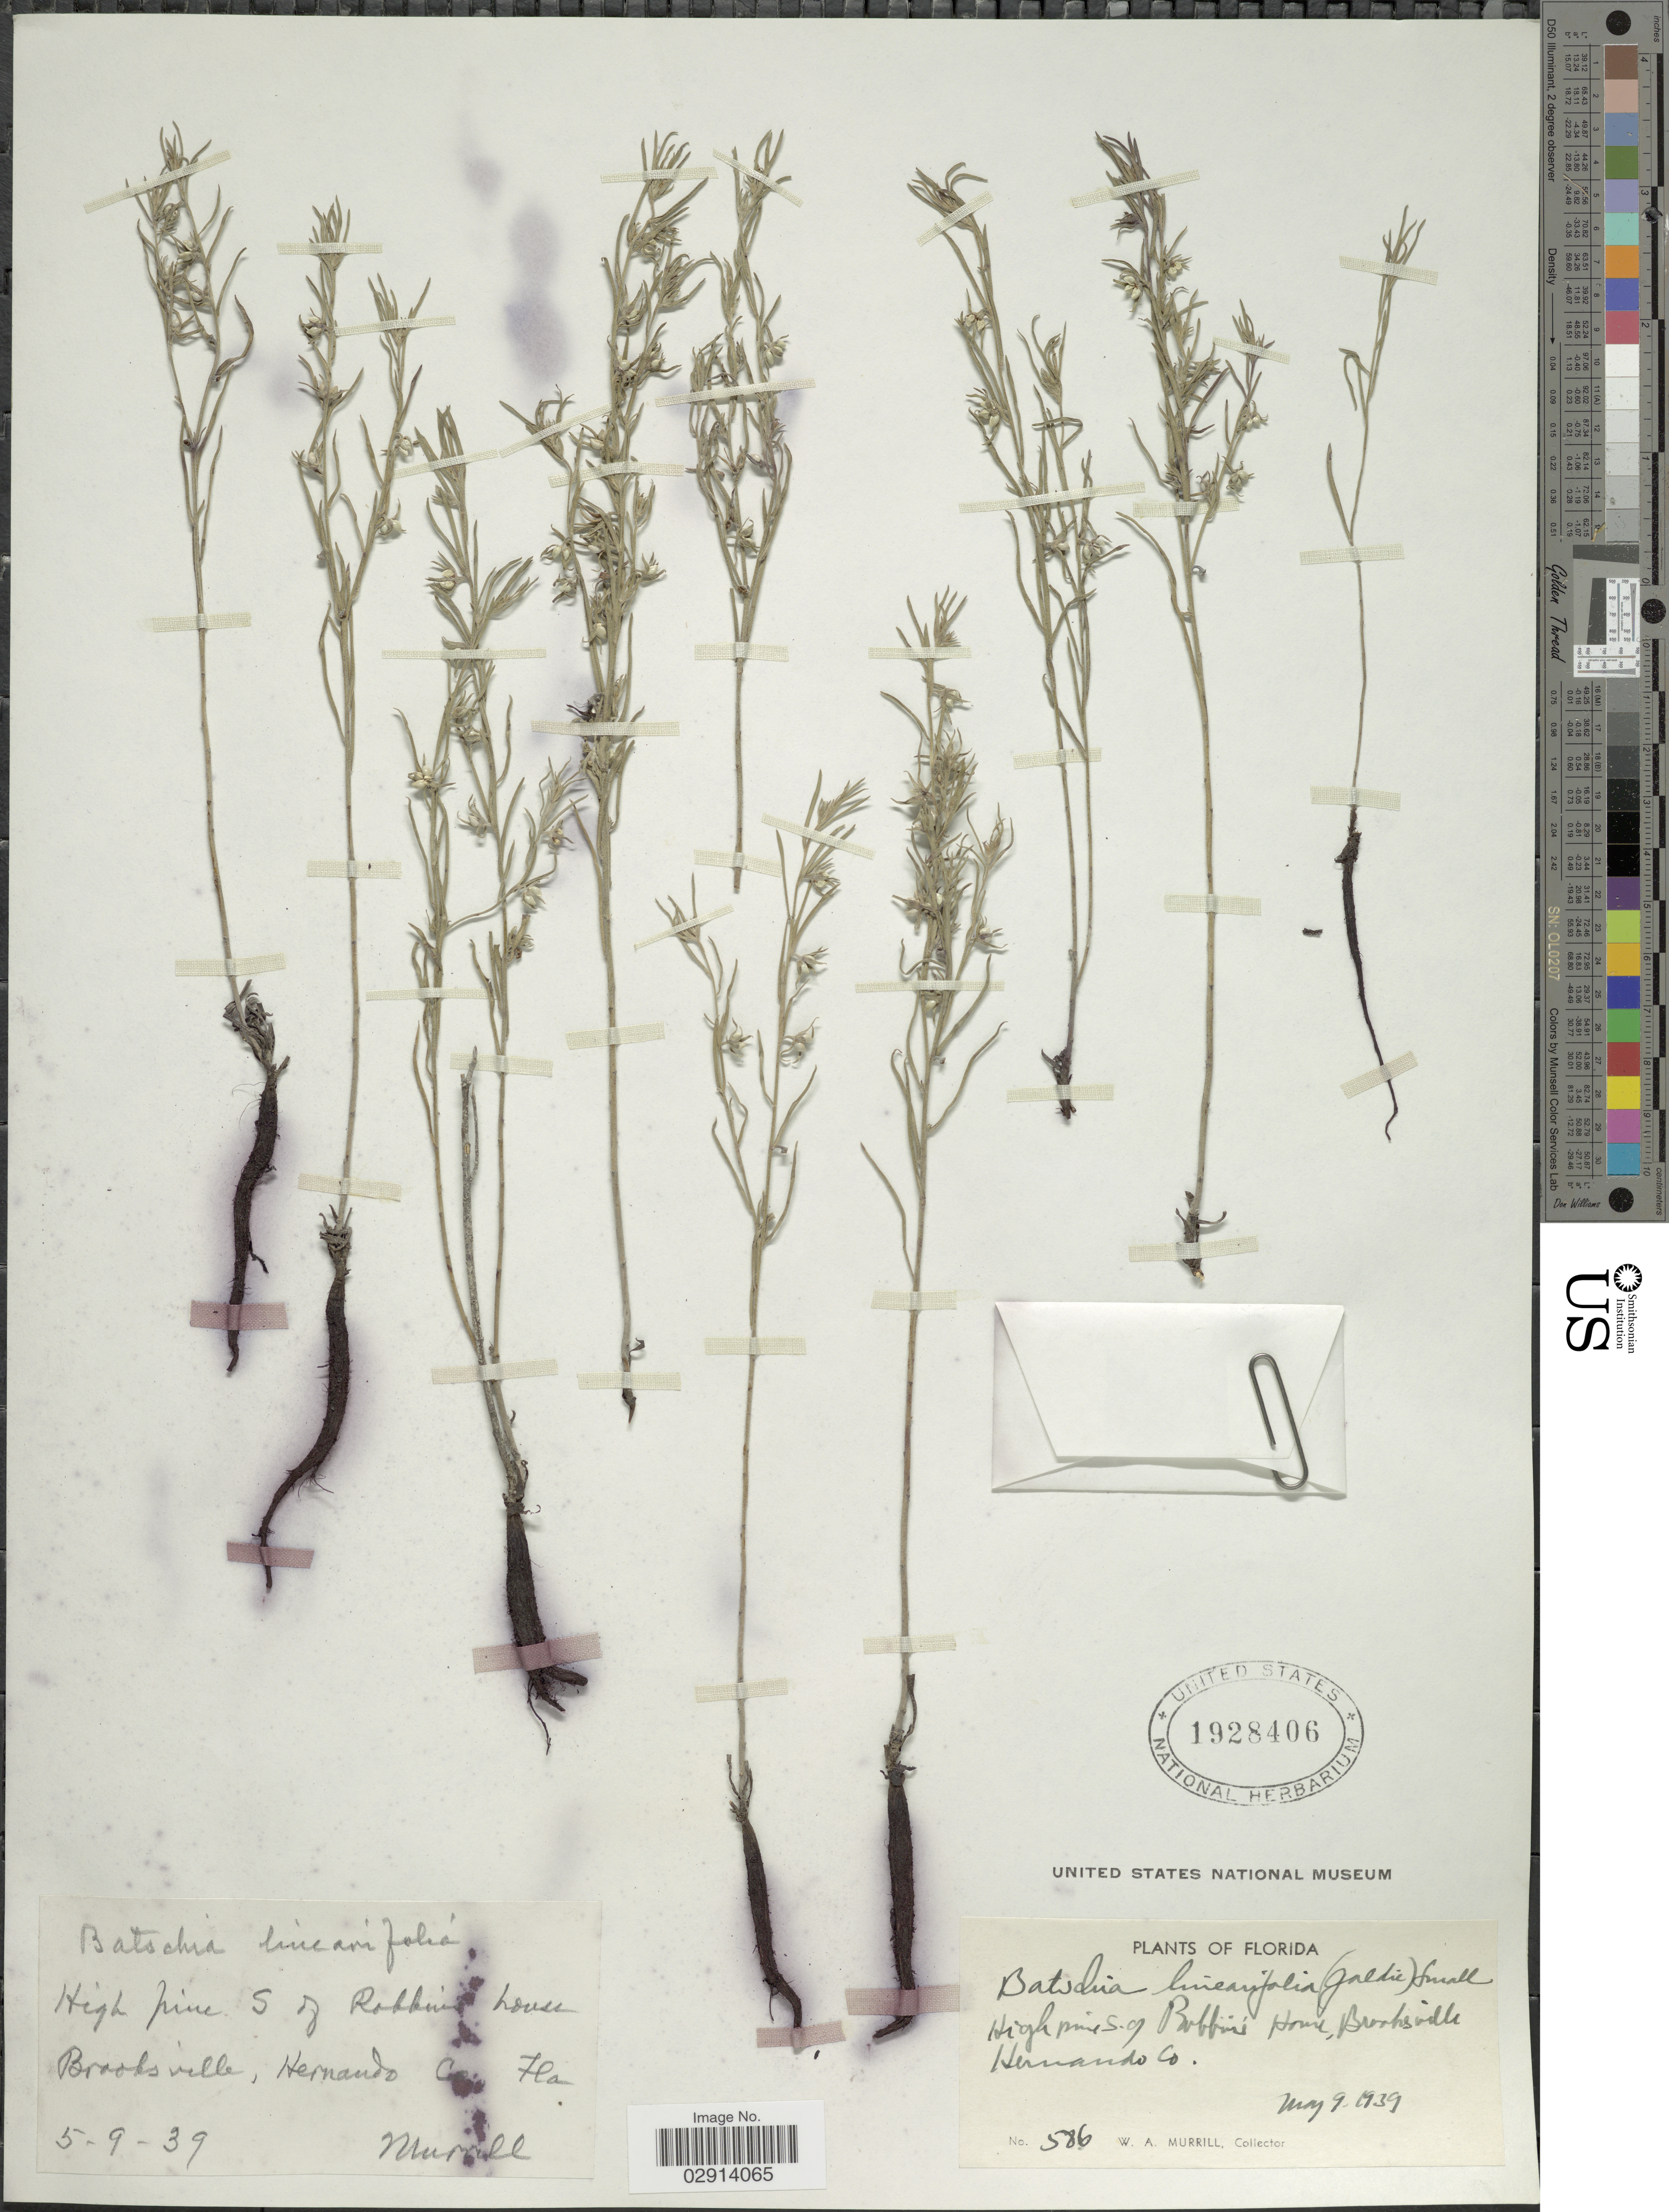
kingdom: Plantae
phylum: Tracheophyta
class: Magnoliopsida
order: Boraginales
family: Boraginaceae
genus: Lithospermum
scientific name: Lithospermum incisum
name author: Lehm.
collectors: W. A. Murrill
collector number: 586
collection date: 1939-05-09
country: United States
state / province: Florida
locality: High pine S. of Robbin's Home, Brooksville, Hernando Co. Fla.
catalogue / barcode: US 1928406